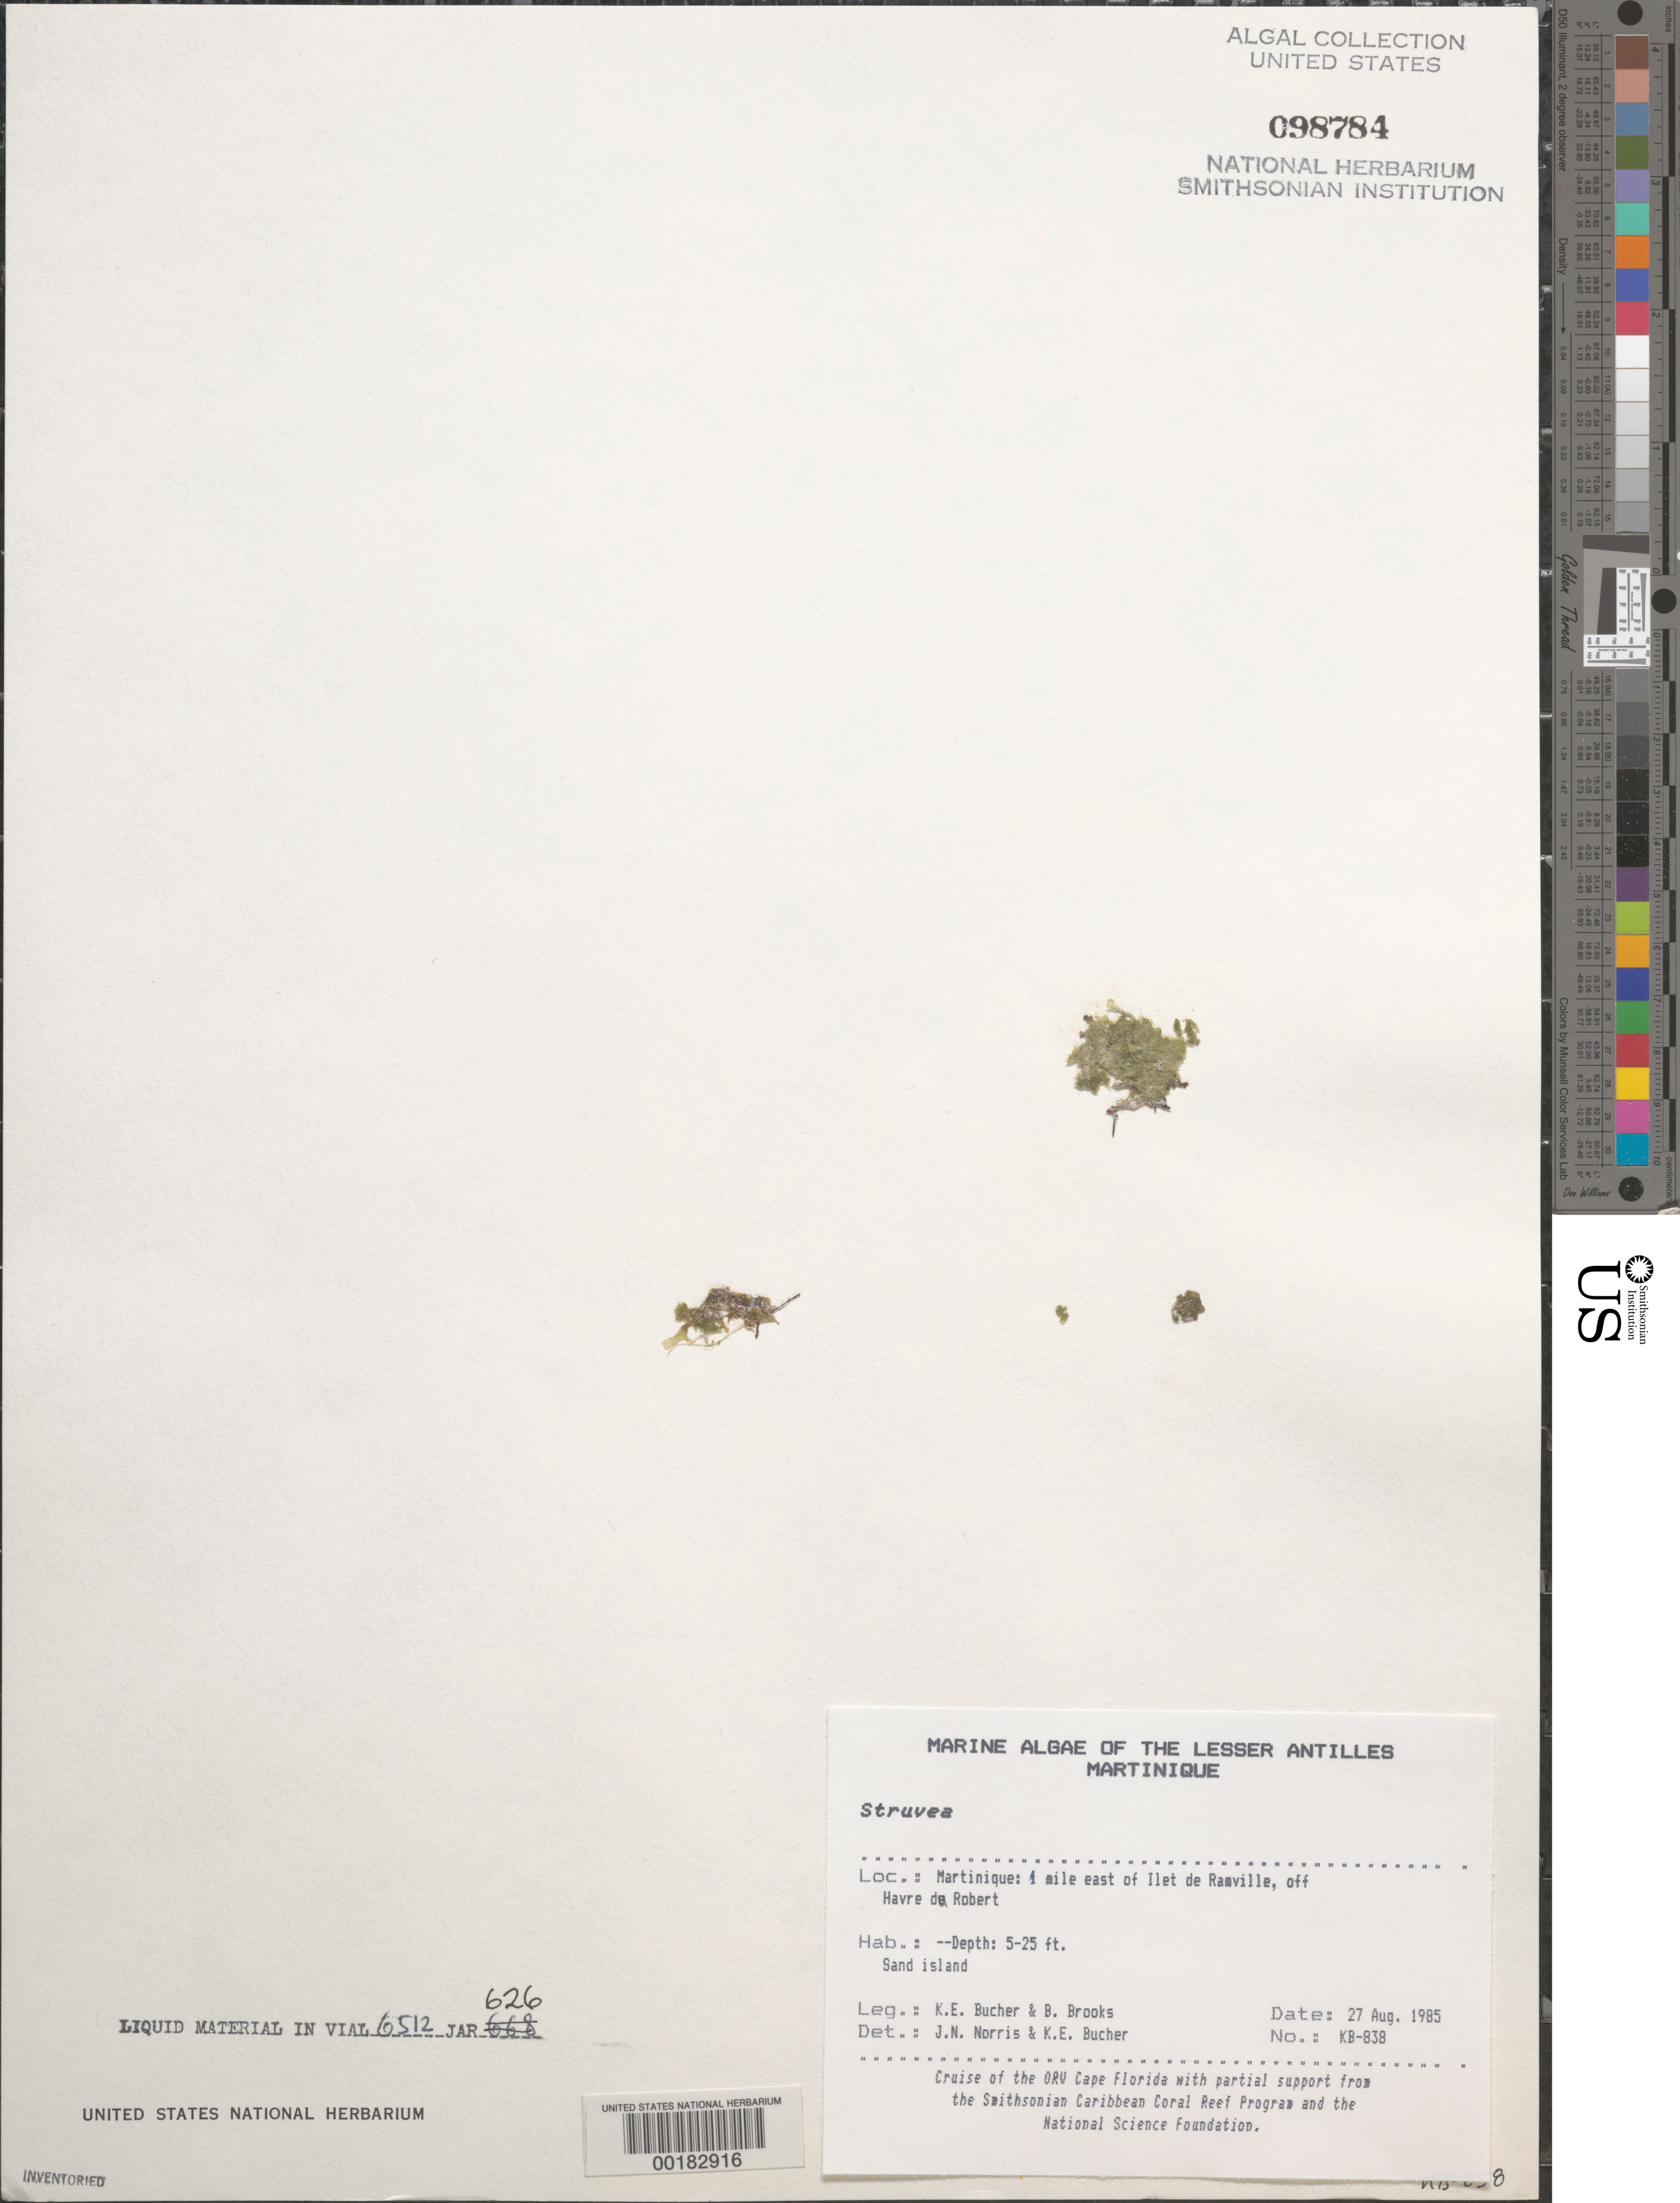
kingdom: Plantae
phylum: Chlorophyta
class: Ulvophyceae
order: Siphonocladales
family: Boodleaceae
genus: Struvea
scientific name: Struvea sp.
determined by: Norris, J. N.; Bucher, K. E.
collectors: K. E. Bucher & B. Brooks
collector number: KB-838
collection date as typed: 27 Aug 1985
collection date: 1985-08-27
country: Martinique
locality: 1 mile east of Ilet de Ramville, off Havre du Robert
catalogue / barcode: US 98784